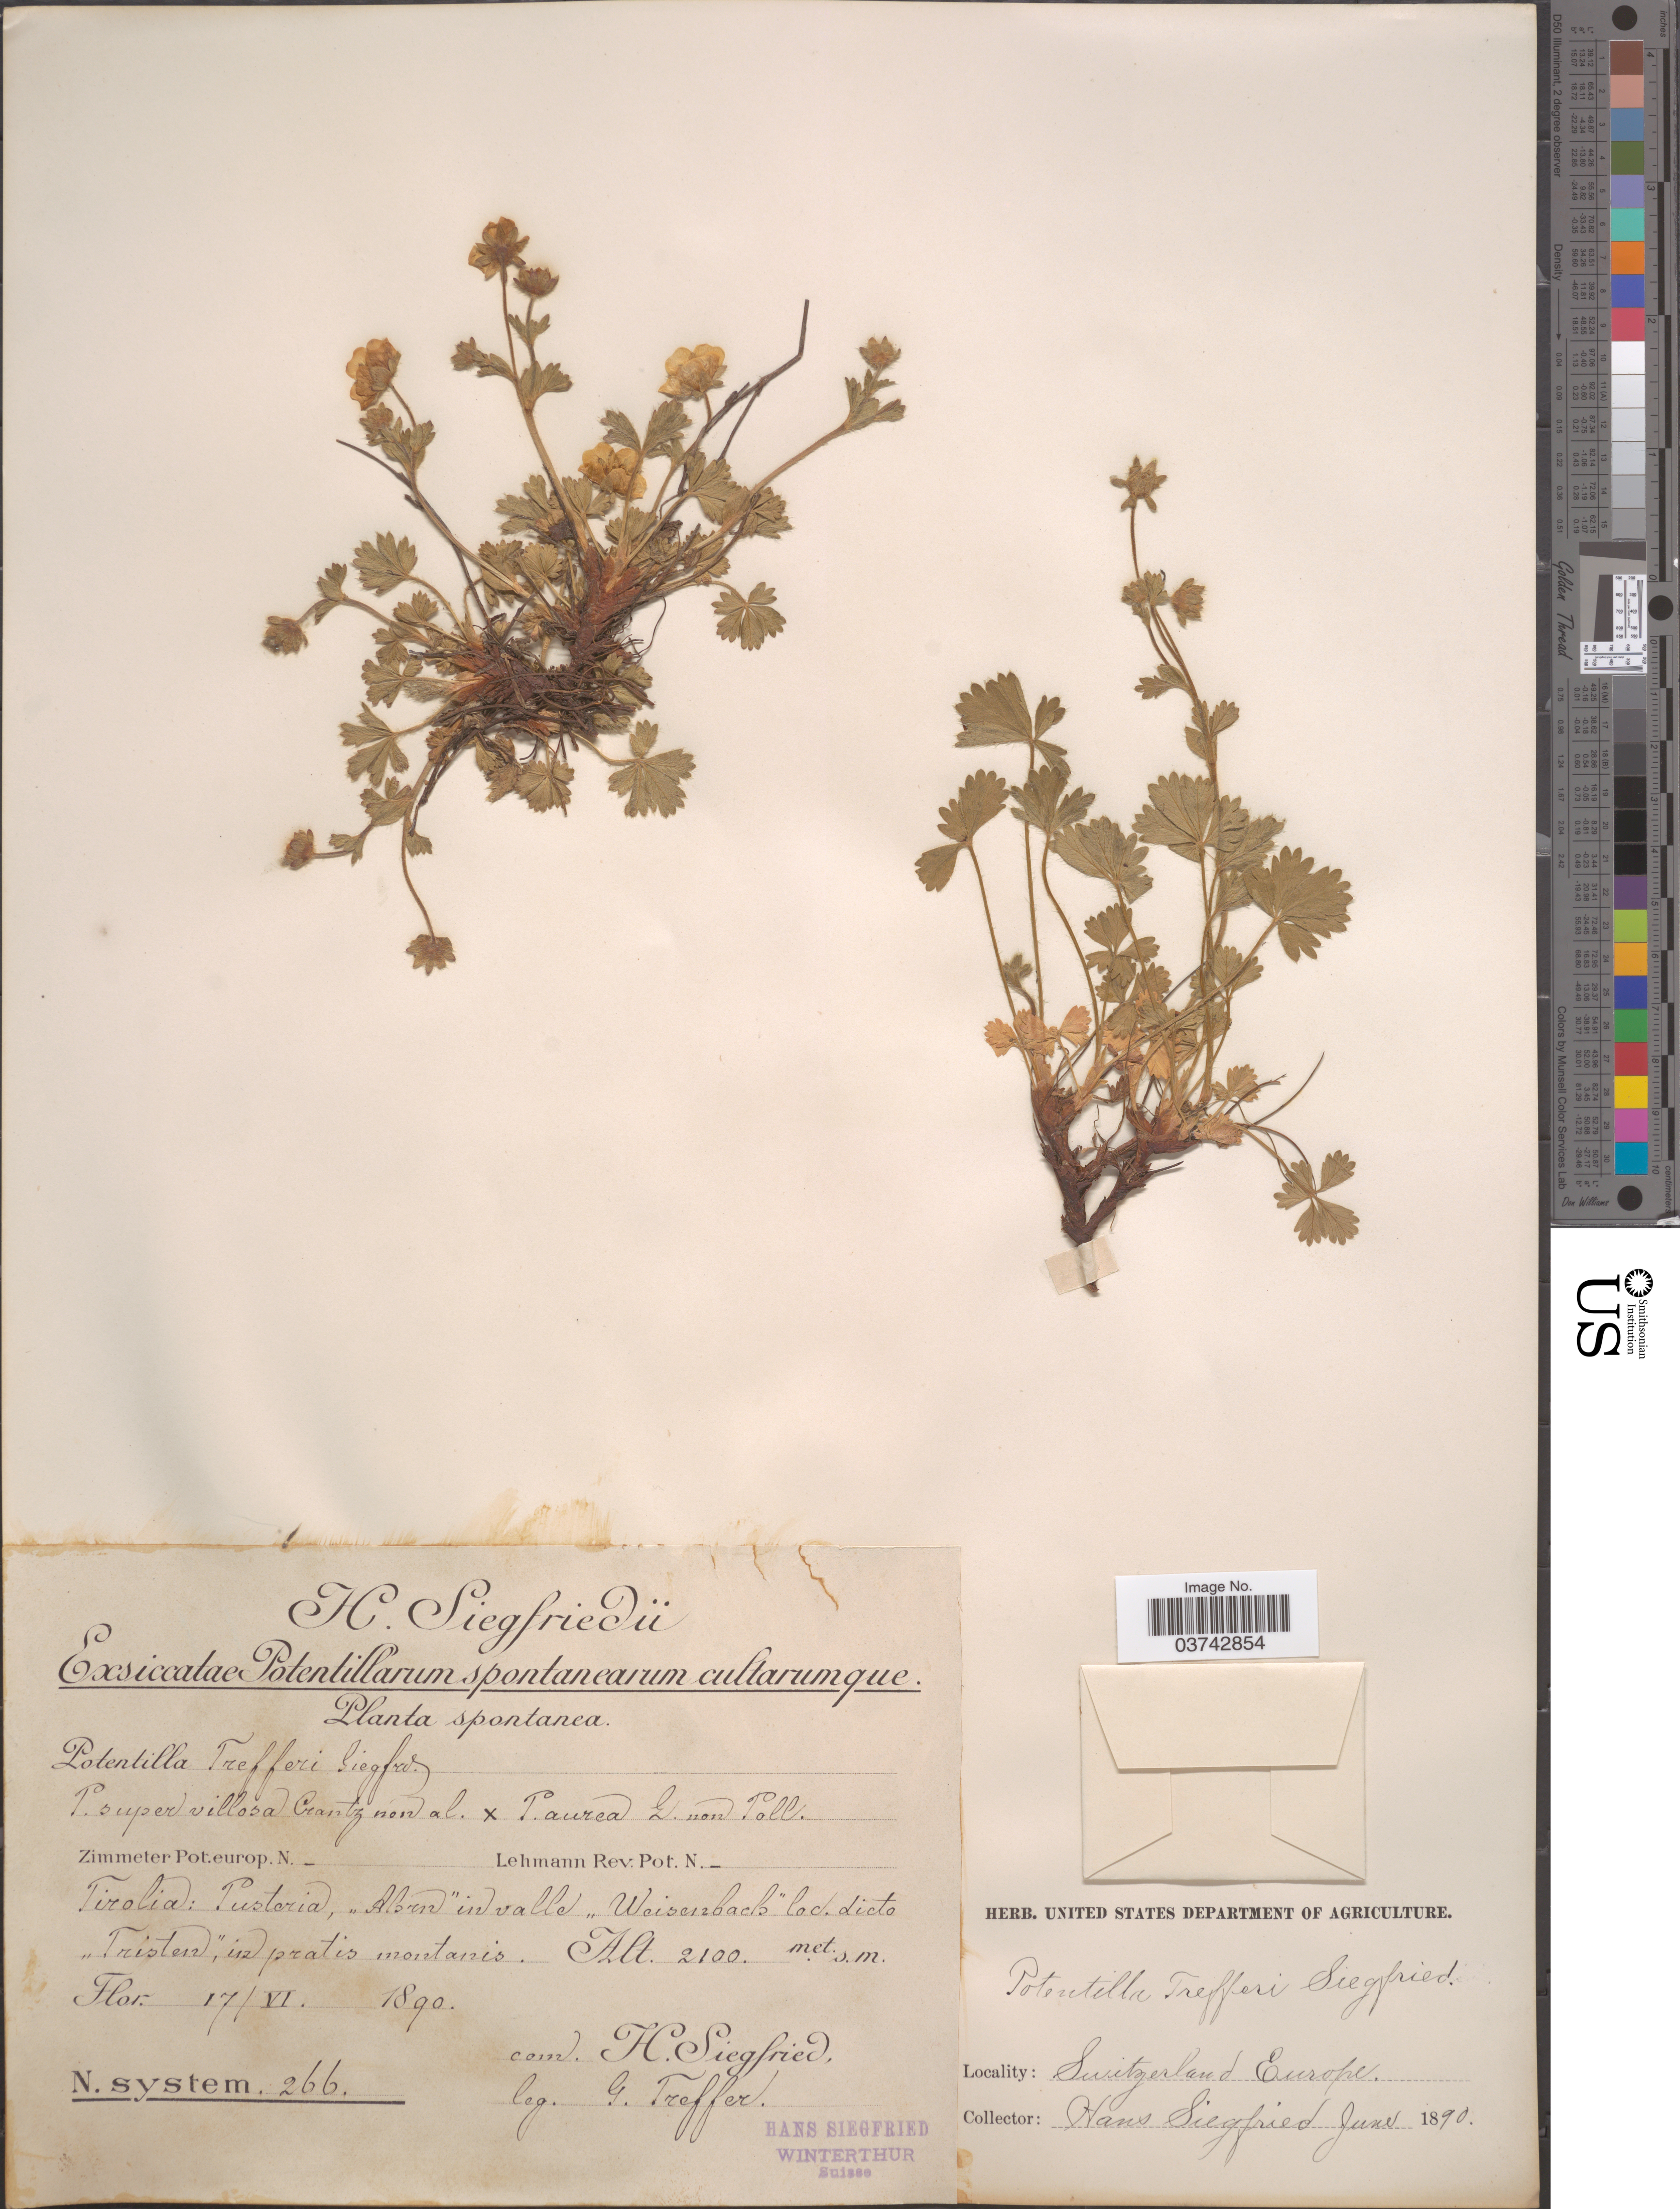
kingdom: Plantae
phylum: Tracheophyta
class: Magnoliopsida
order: Rosales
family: Rosaceae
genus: Potentilla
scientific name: Potentilla x trefferi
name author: Siegfr.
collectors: G. Treffer & H. Siegfried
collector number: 266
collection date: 1890-06-17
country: Austria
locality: Spontanca. Tirolia: Pusteria, ,, Alben' in valle ,,Weisenbach' loc. dicto ,,Tristen', in pratis montanis.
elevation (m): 2100